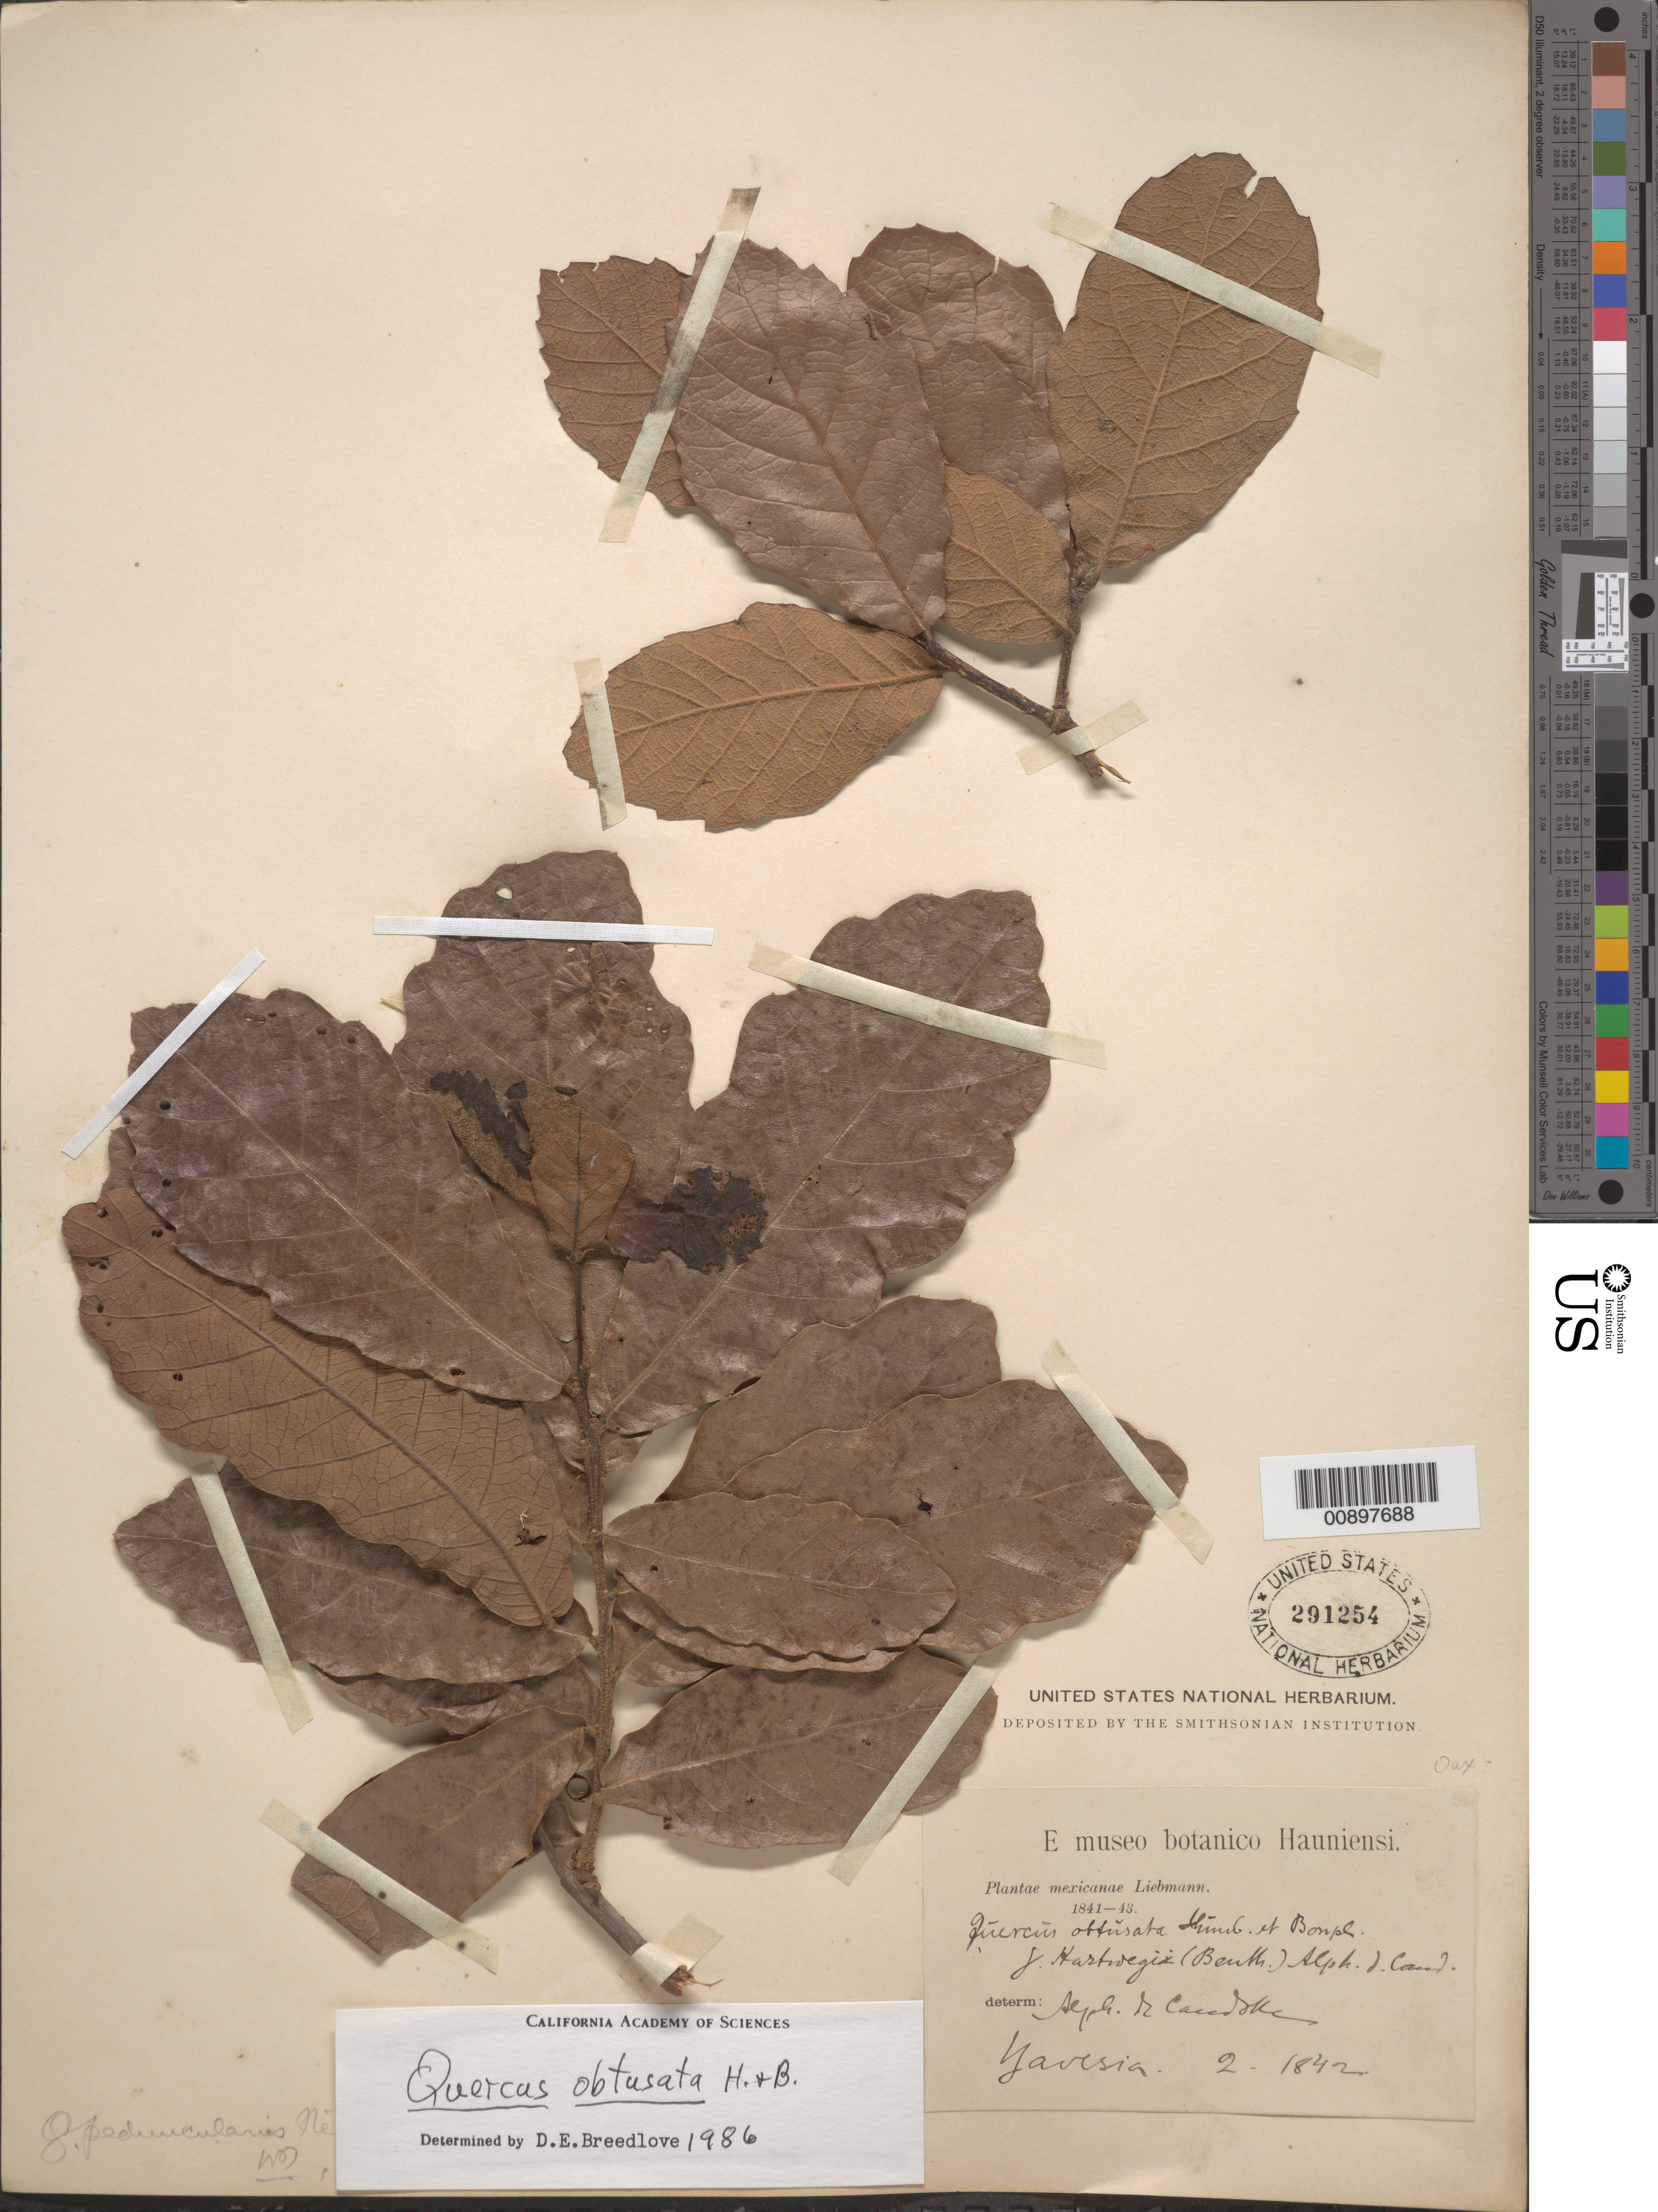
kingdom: Plantae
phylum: Tracheophyta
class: Magnoliopsida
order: Fagales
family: Fagaceae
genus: Quercus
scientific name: Quercus obtusata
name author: Humb. & Bonpl.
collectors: F. M. Liebmann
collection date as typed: Feb 1842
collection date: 1842-02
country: Mexico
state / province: Oaxaca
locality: Yavesia.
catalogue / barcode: US 291254